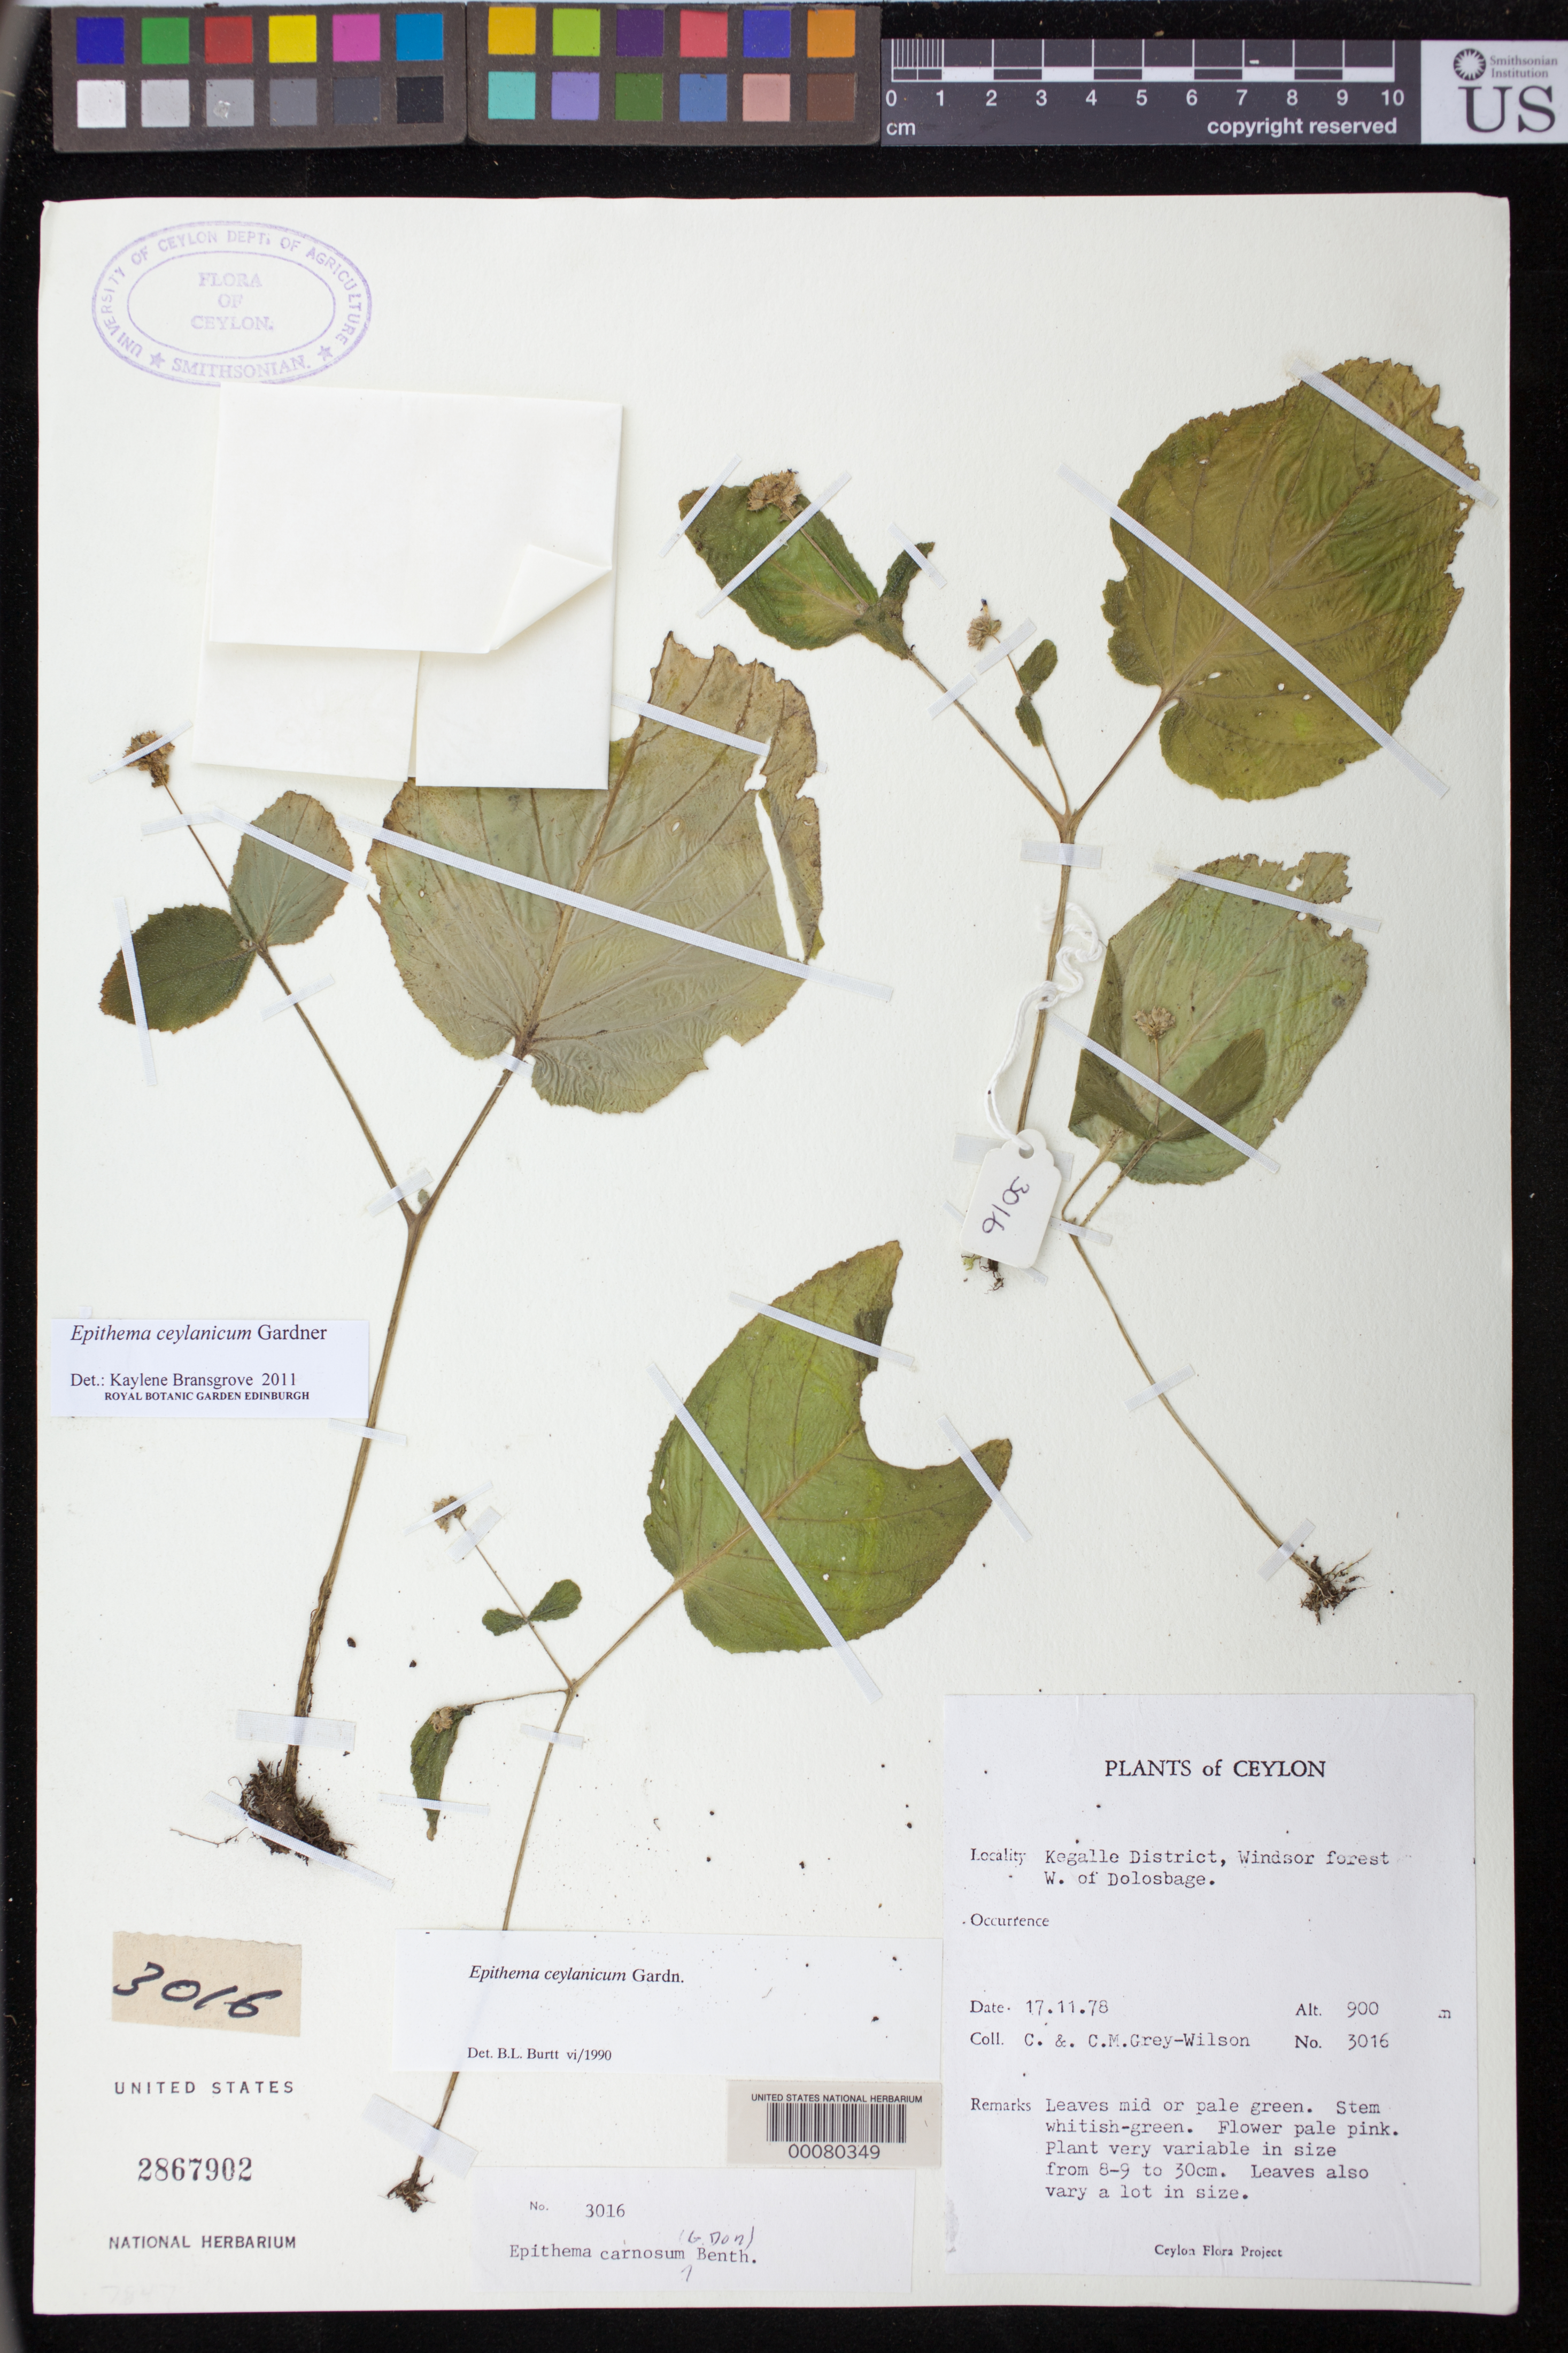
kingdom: Plantae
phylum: Tracheophyta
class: Magnoliopsida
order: Lamiales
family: Gesneriaceae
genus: Epithema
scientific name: Epithema ceylanicum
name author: Wight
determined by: Bransgrove, Kaylene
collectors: C. Grey-Wilson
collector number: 3016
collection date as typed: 17 Nov 1978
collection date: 1978-11-17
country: Sri Lanka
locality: Kegalle dist, windsor forest w of dolosbage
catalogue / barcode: US 2867902